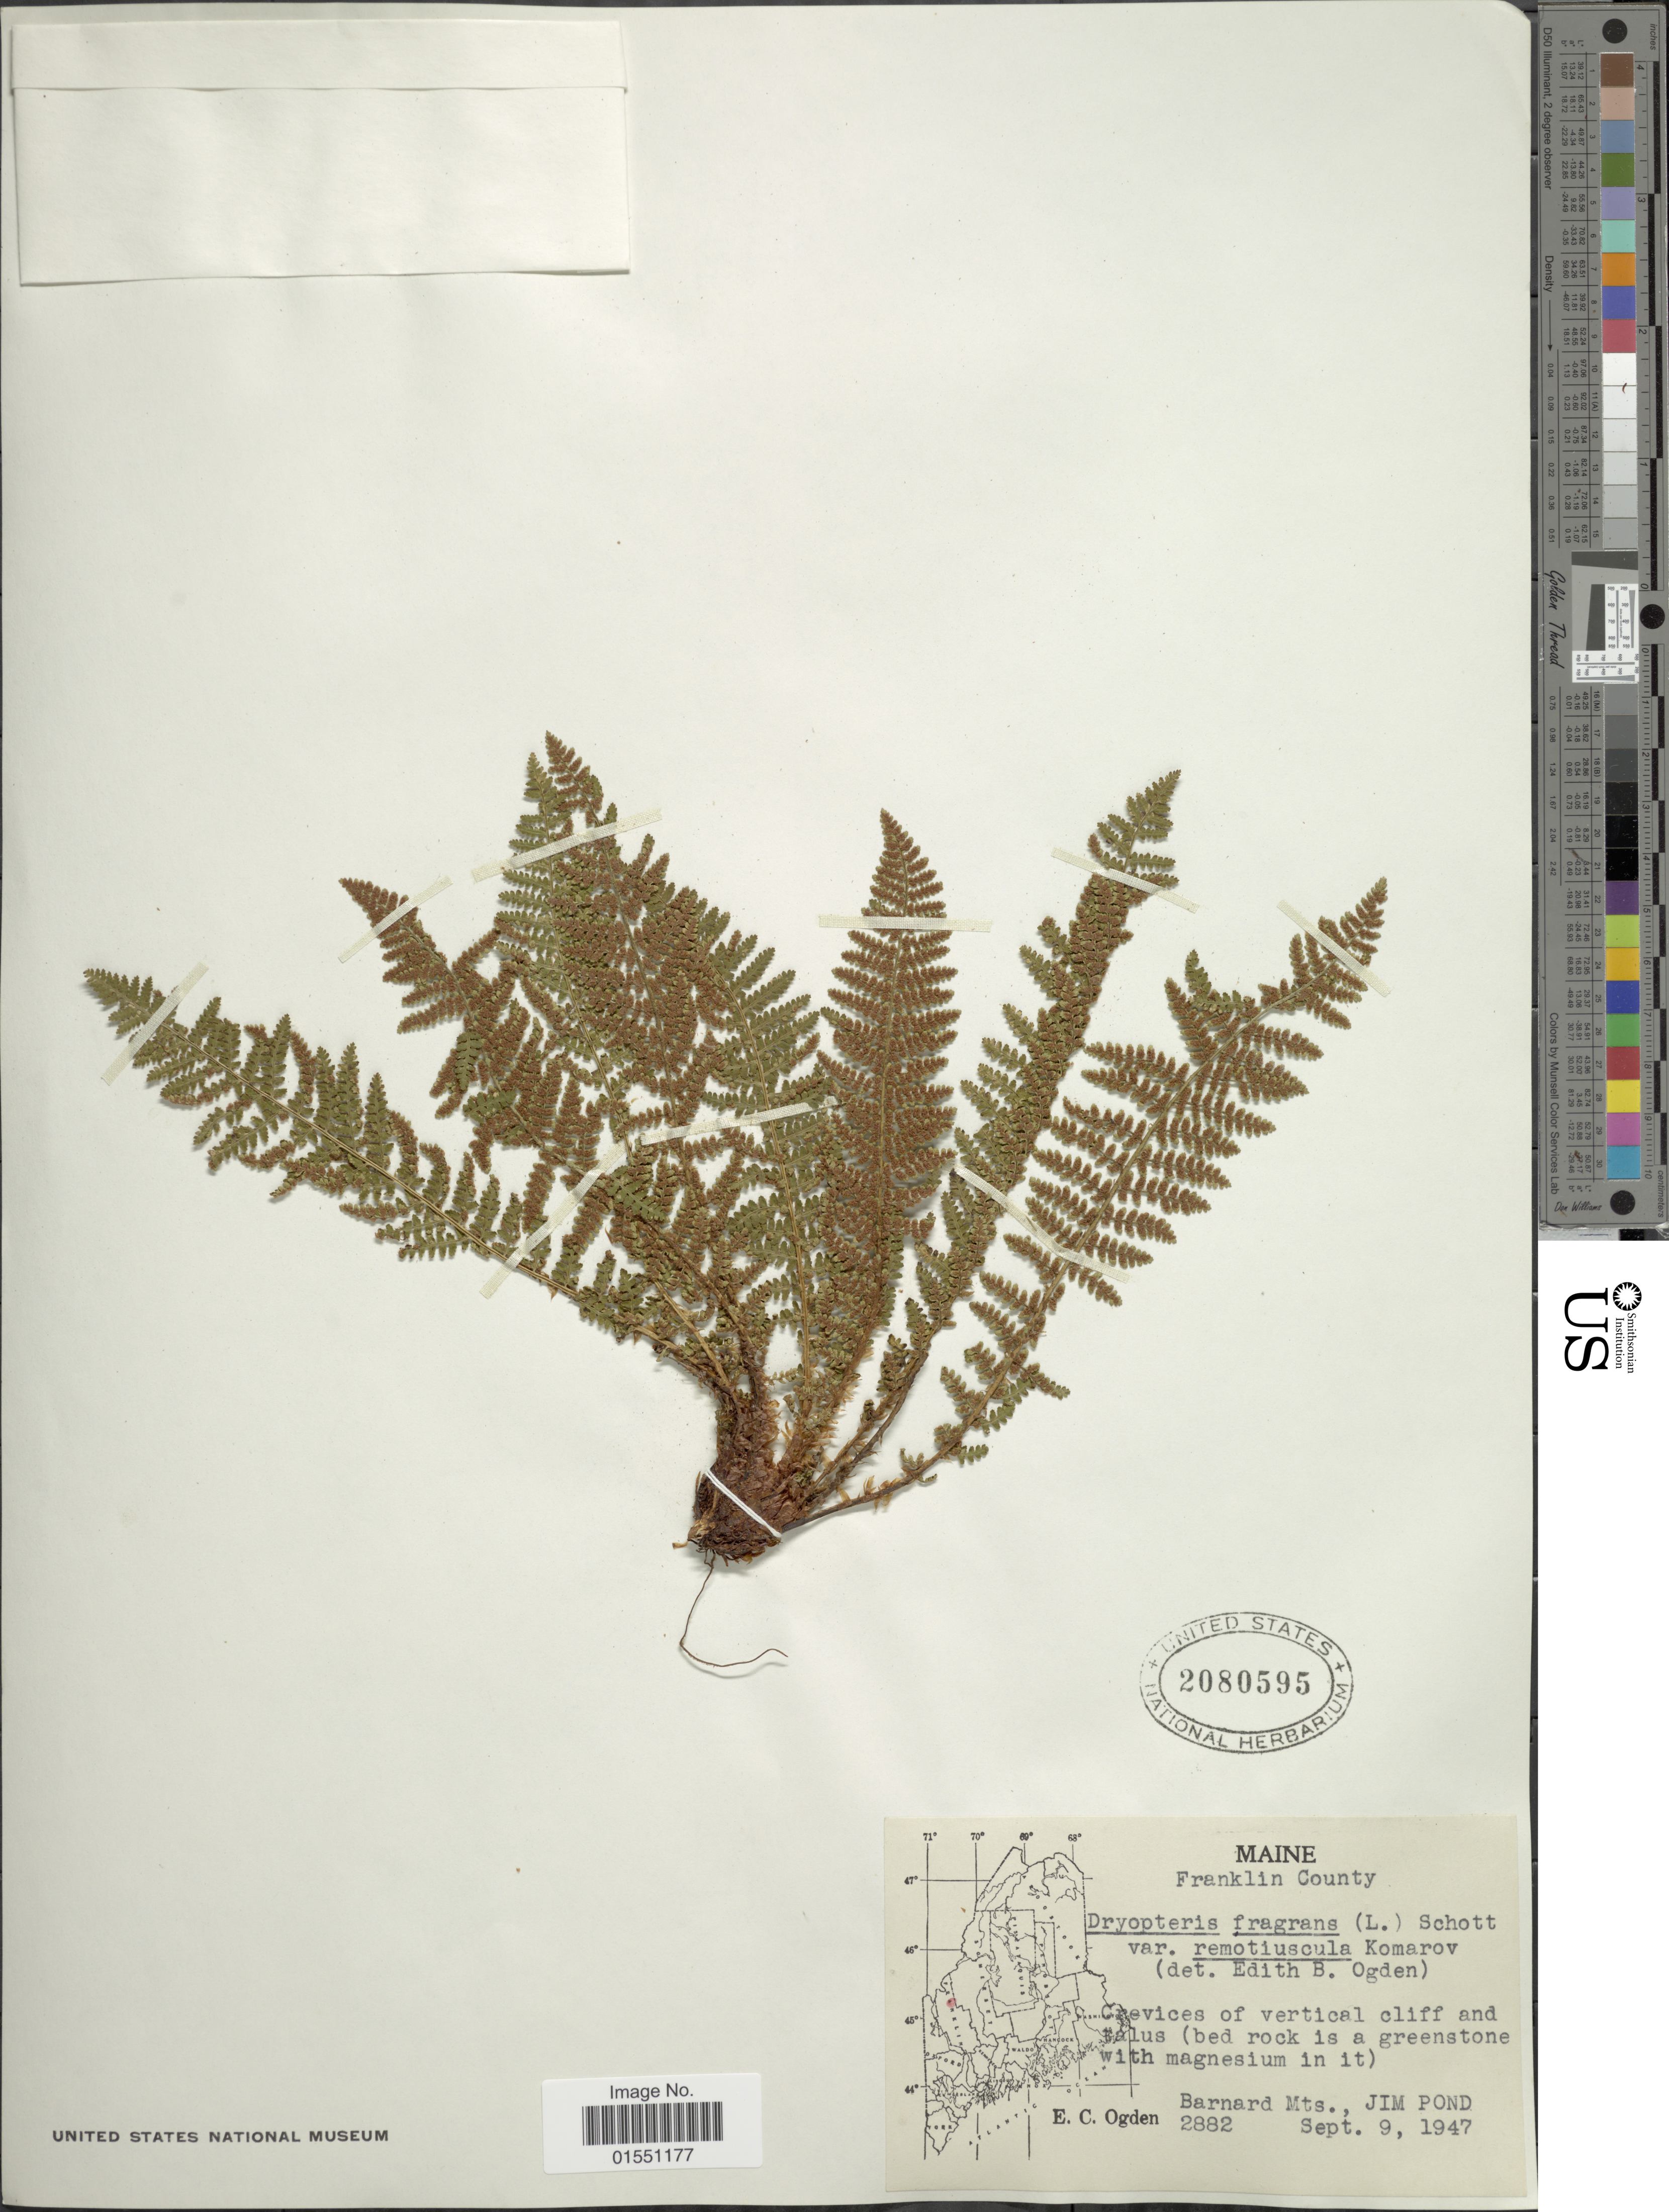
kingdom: Plantae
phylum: Tracheophyta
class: Polypodiopsida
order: Polypodiales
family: Dryopteridaceae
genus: Dryopteris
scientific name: Dryopteris fragrans var. hookeriana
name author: A. Prince ex Weath.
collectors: E. Ogden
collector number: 2882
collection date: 1947-09-09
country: United States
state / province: Maine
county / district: Franklin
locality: Barnard Mts., Jim Pond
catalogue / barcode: US 2080595